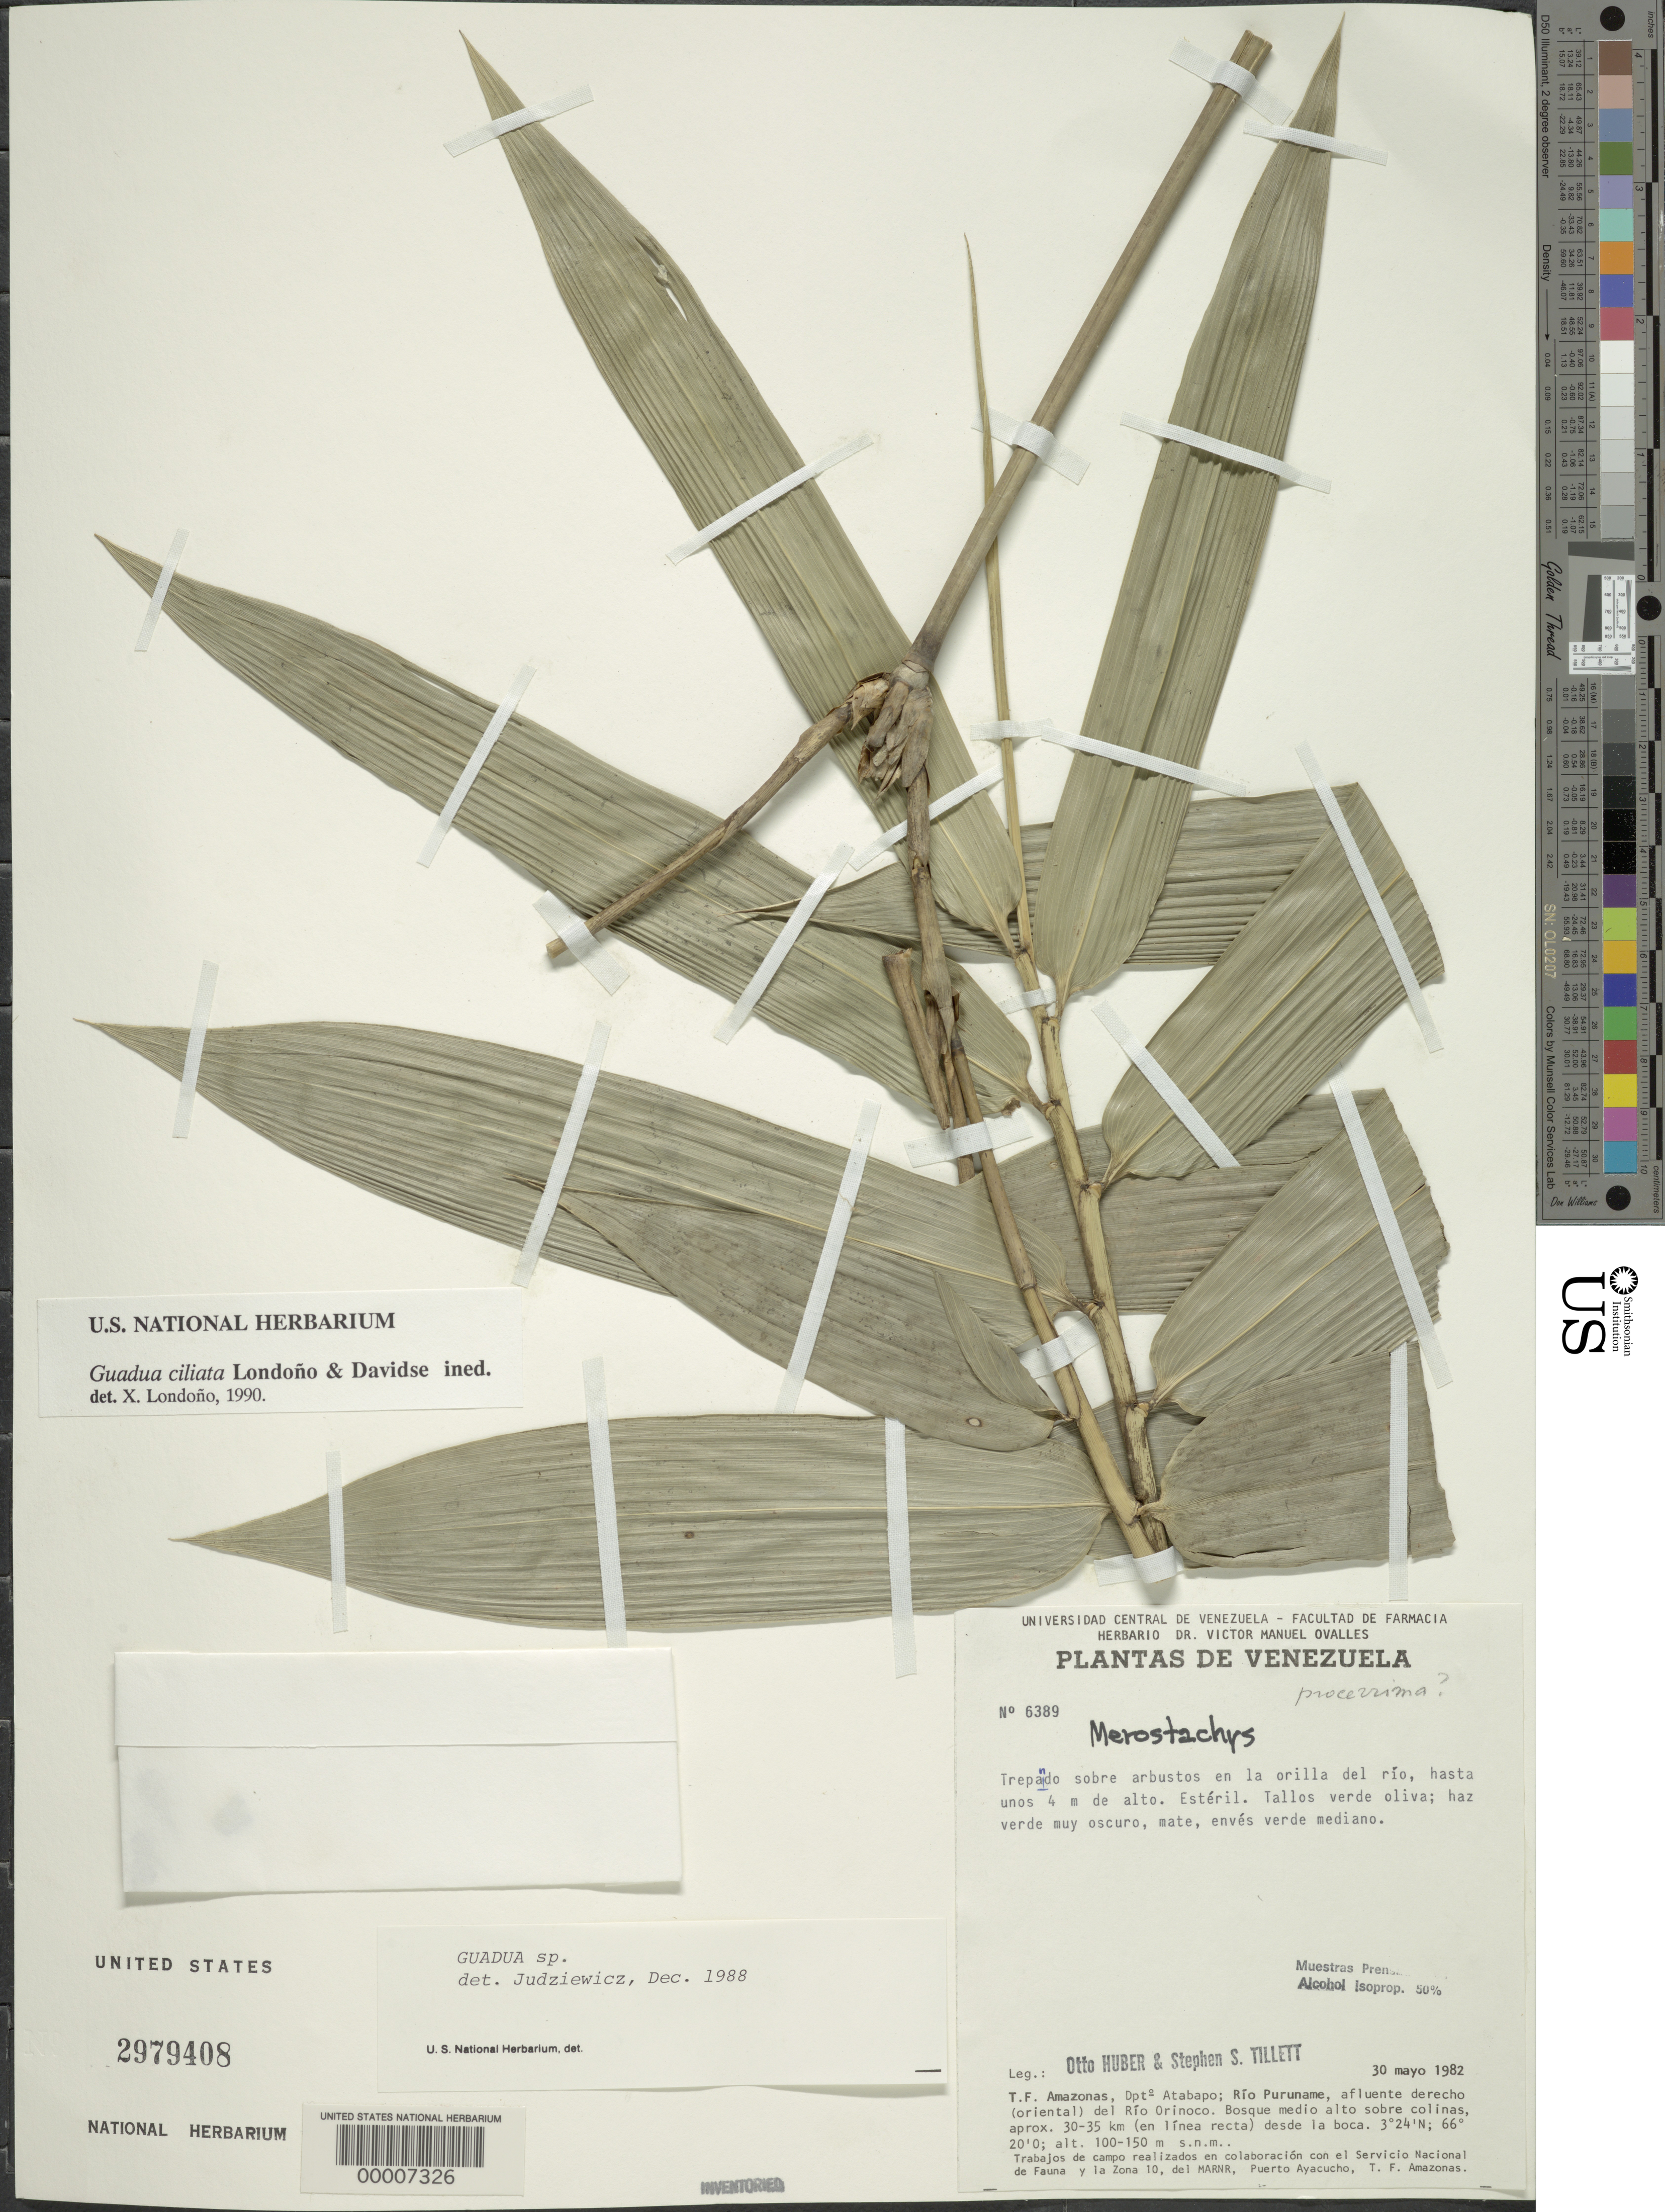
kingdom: Plantae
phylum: Tracheophyta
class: Liliopsida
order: Poales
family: Poaceae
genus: Guadua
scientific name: Guadua ciliata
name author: Londoño & Davidse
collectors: O. Huber & S. S. Tillett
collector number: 6389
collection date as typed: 30 May 1982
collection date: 1982-05-30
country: Venezuela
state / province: Amazonas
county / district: Atabapo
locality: Rio Puruname, right afluent (E) of Rio Orinoco, ca 30-35 km from the mouth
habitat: Forest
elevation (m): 100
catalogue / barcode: US 2979408